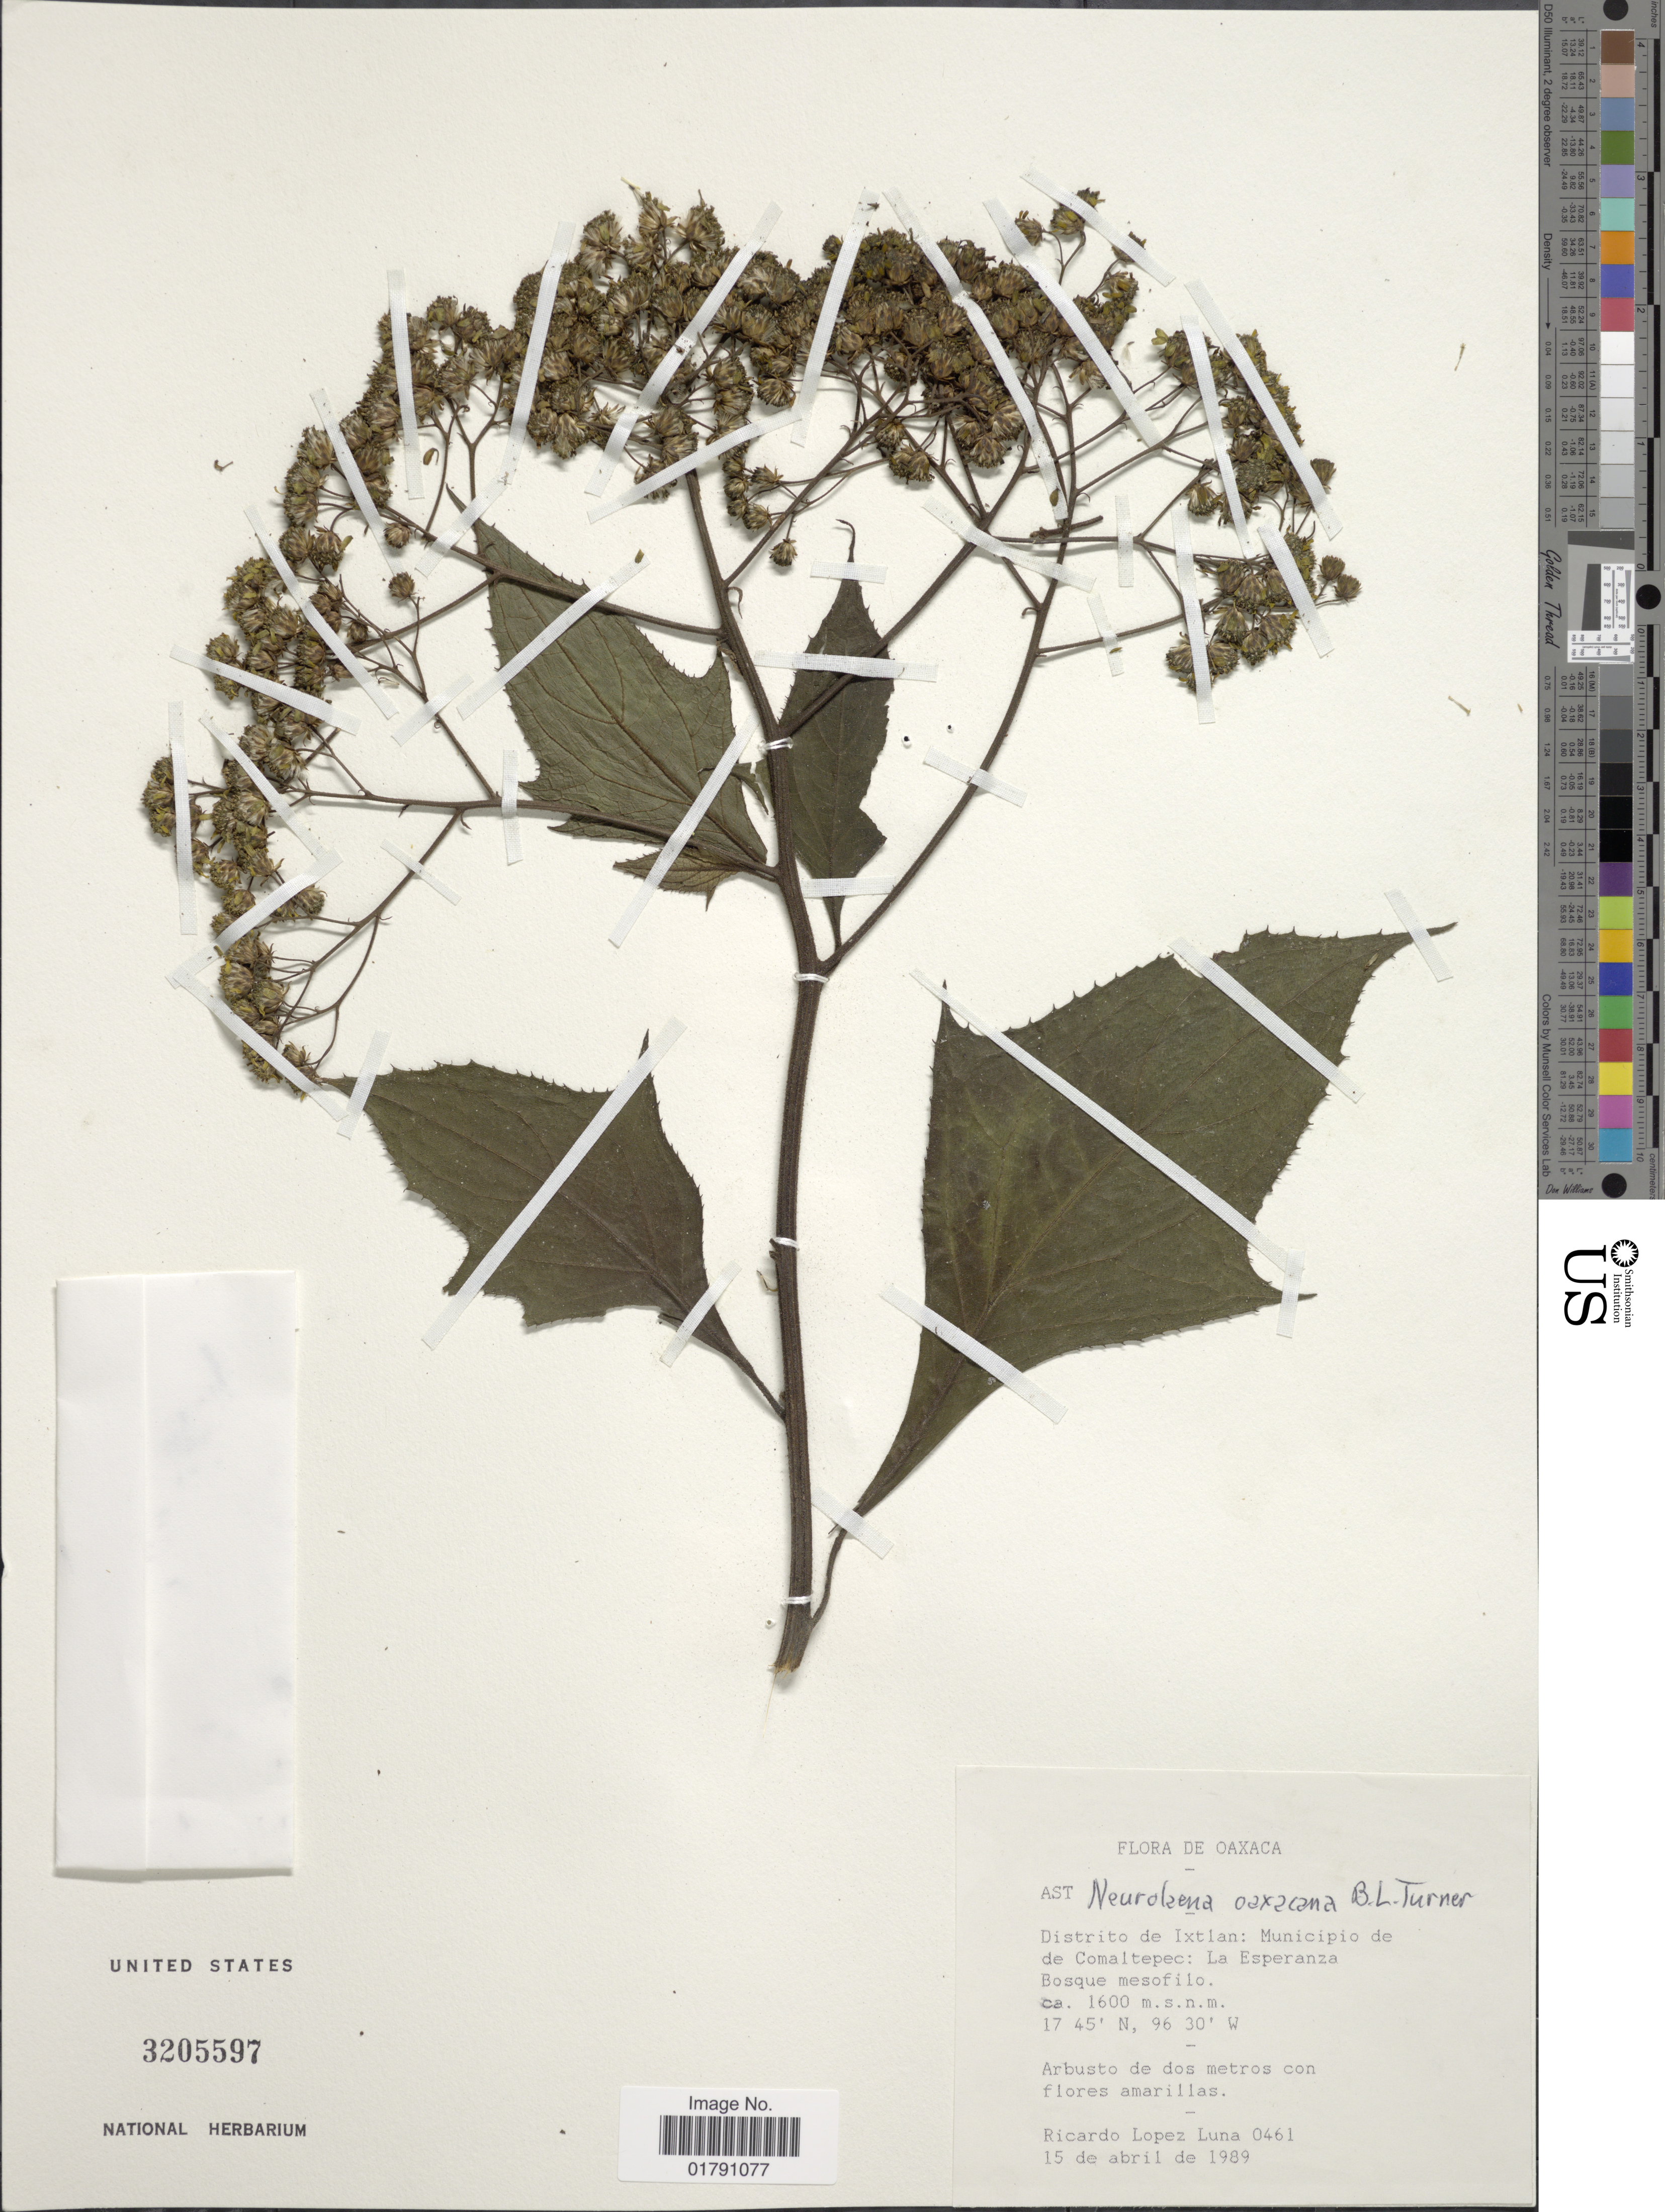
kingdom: Plantae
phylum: Tracheophyta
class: Magnoliopsida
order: Asterales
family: Asteraceae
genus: Neurolaena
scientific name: Neurolaena oaxacana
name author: B.L. Turner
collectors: R. López Luna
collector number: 0461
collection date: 1989-04-15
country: Mexico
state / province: Oaxaca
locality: Distrito de Ixtlan, Municipio de Comaltepec, La Esperanza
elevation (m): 1600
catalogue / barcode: US 3205597